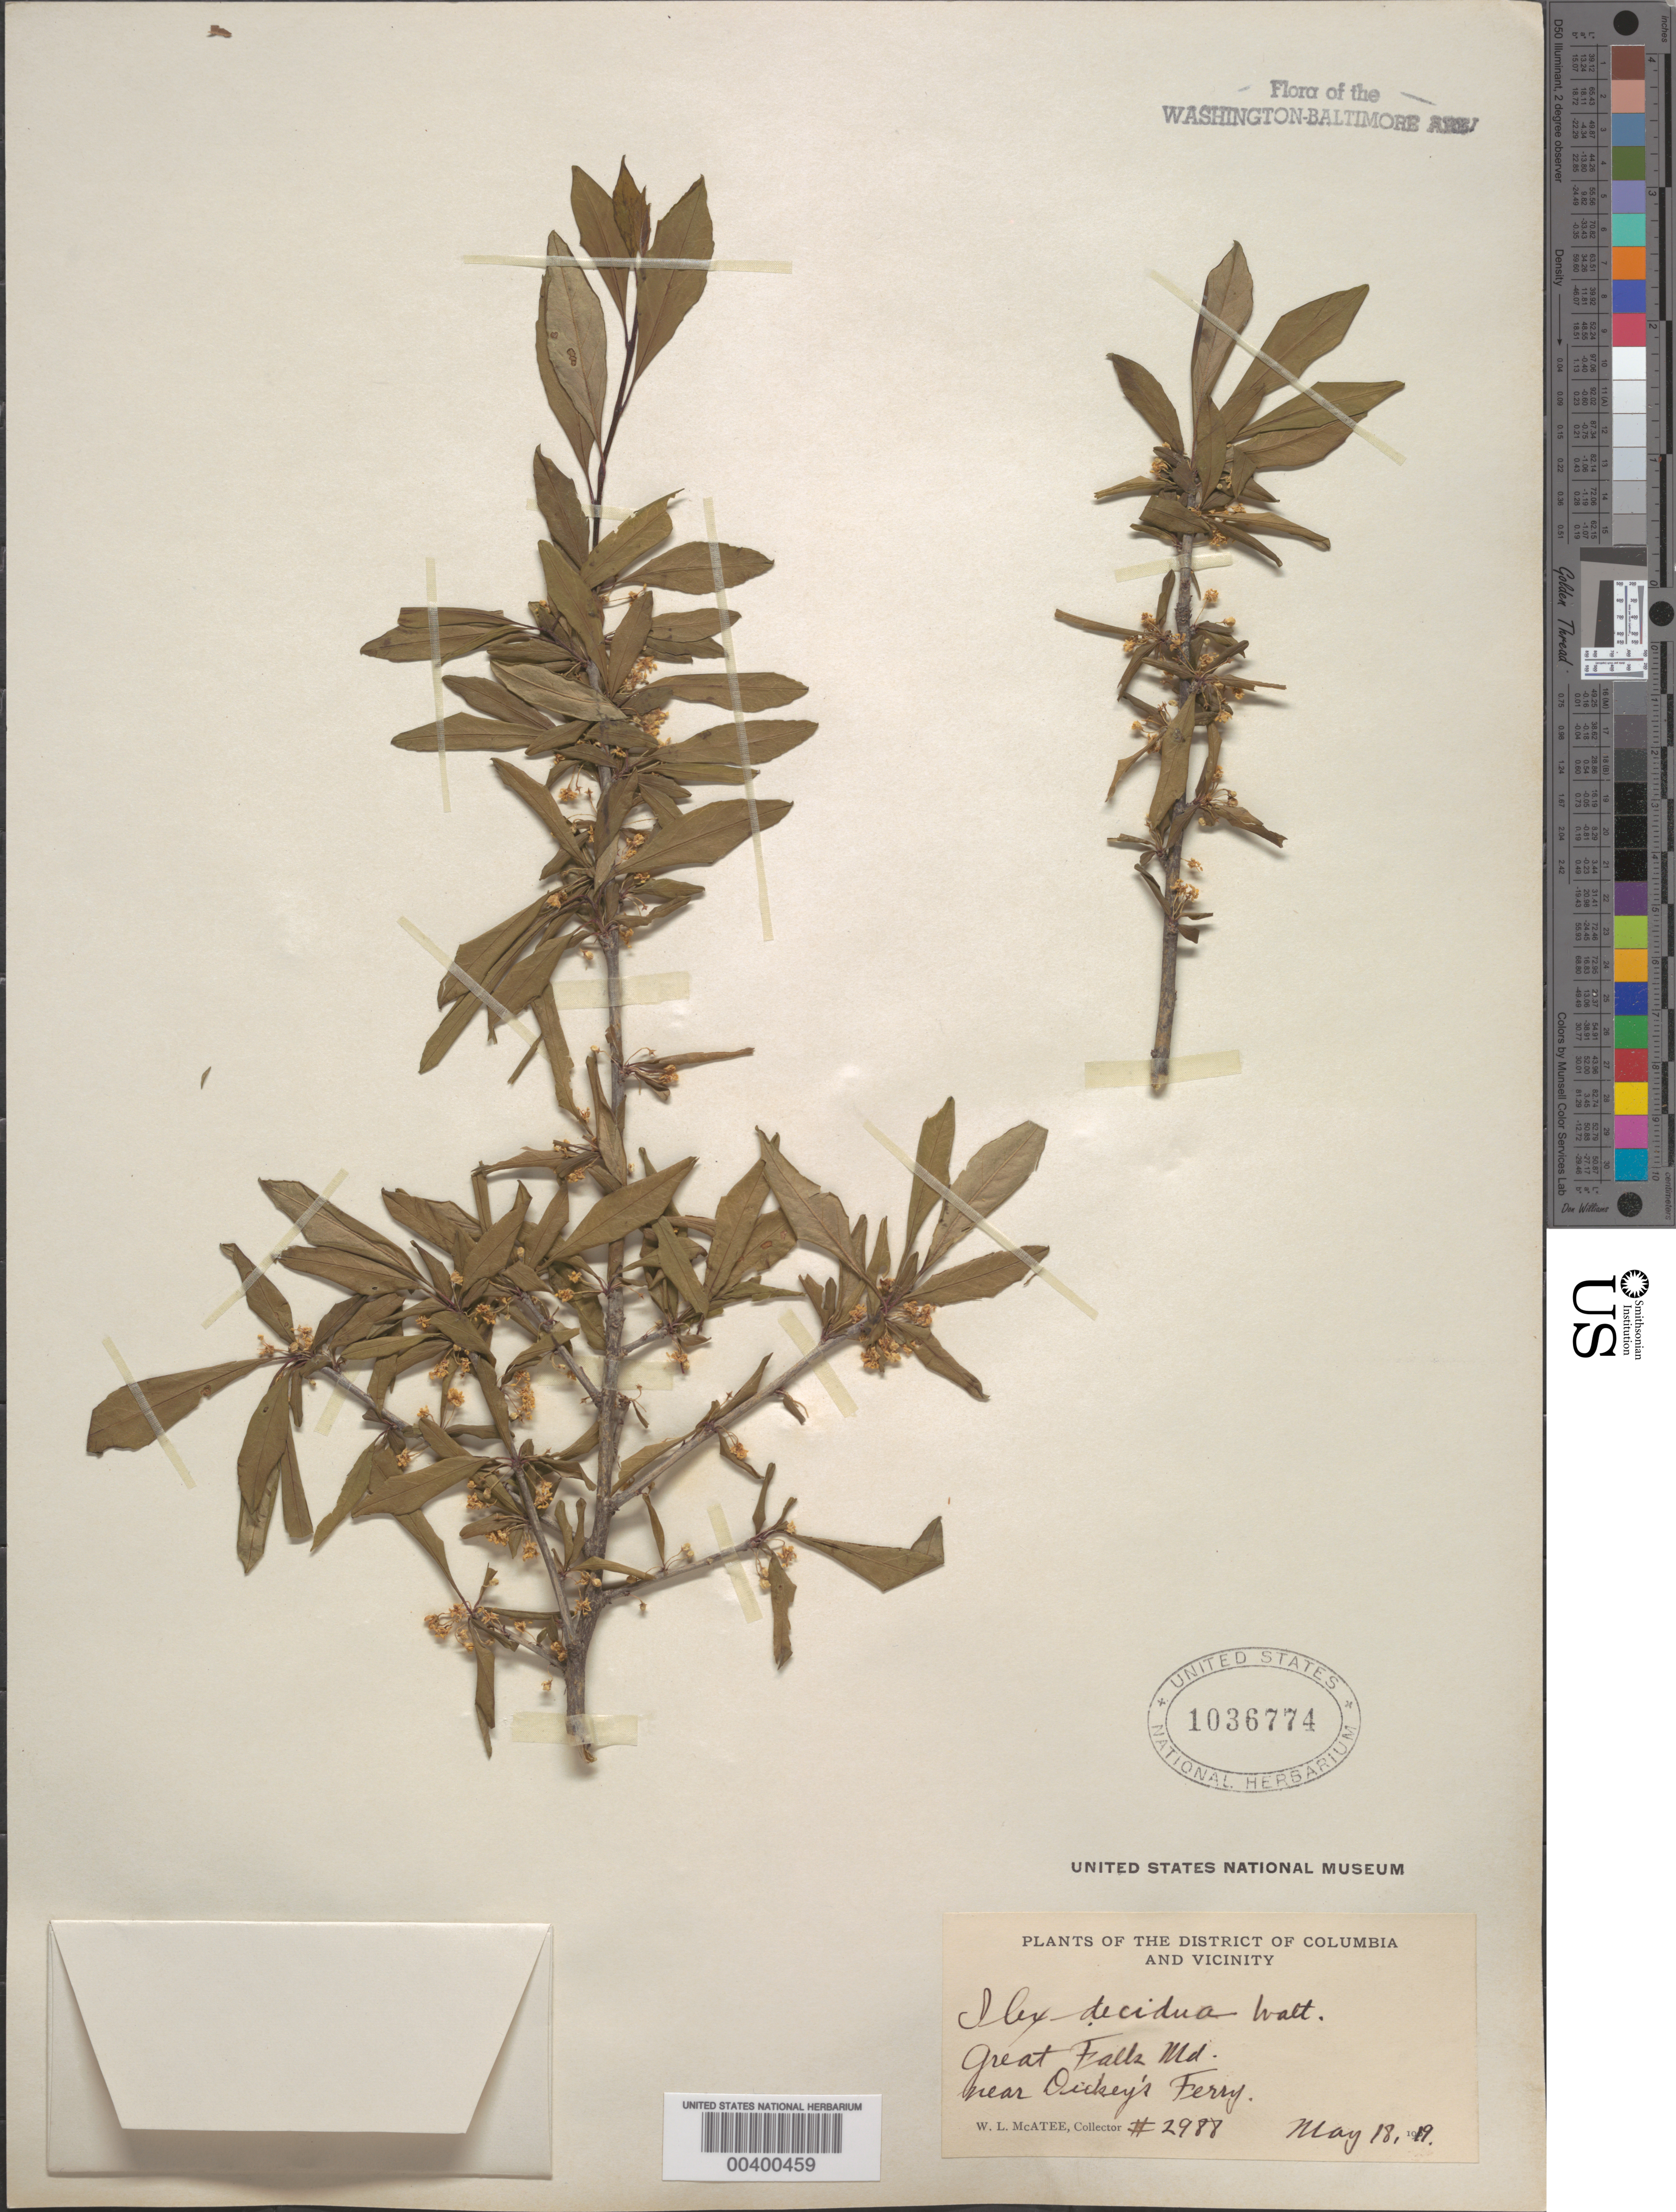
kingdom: Plantae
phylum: Tracheophyta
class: Magnoliopsida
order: Aquifoliales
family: Aquifoliaceae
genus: Ilex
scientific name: Ilex decidua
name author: Walter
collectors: W. McAtee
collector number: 22988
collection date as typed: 18 May 1919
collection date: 1919-05-18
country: United States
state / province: Maryland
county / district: Montgomery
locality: Great Falls, near Dickeys Ferry C. & O. Canal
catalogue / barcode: US 1036774